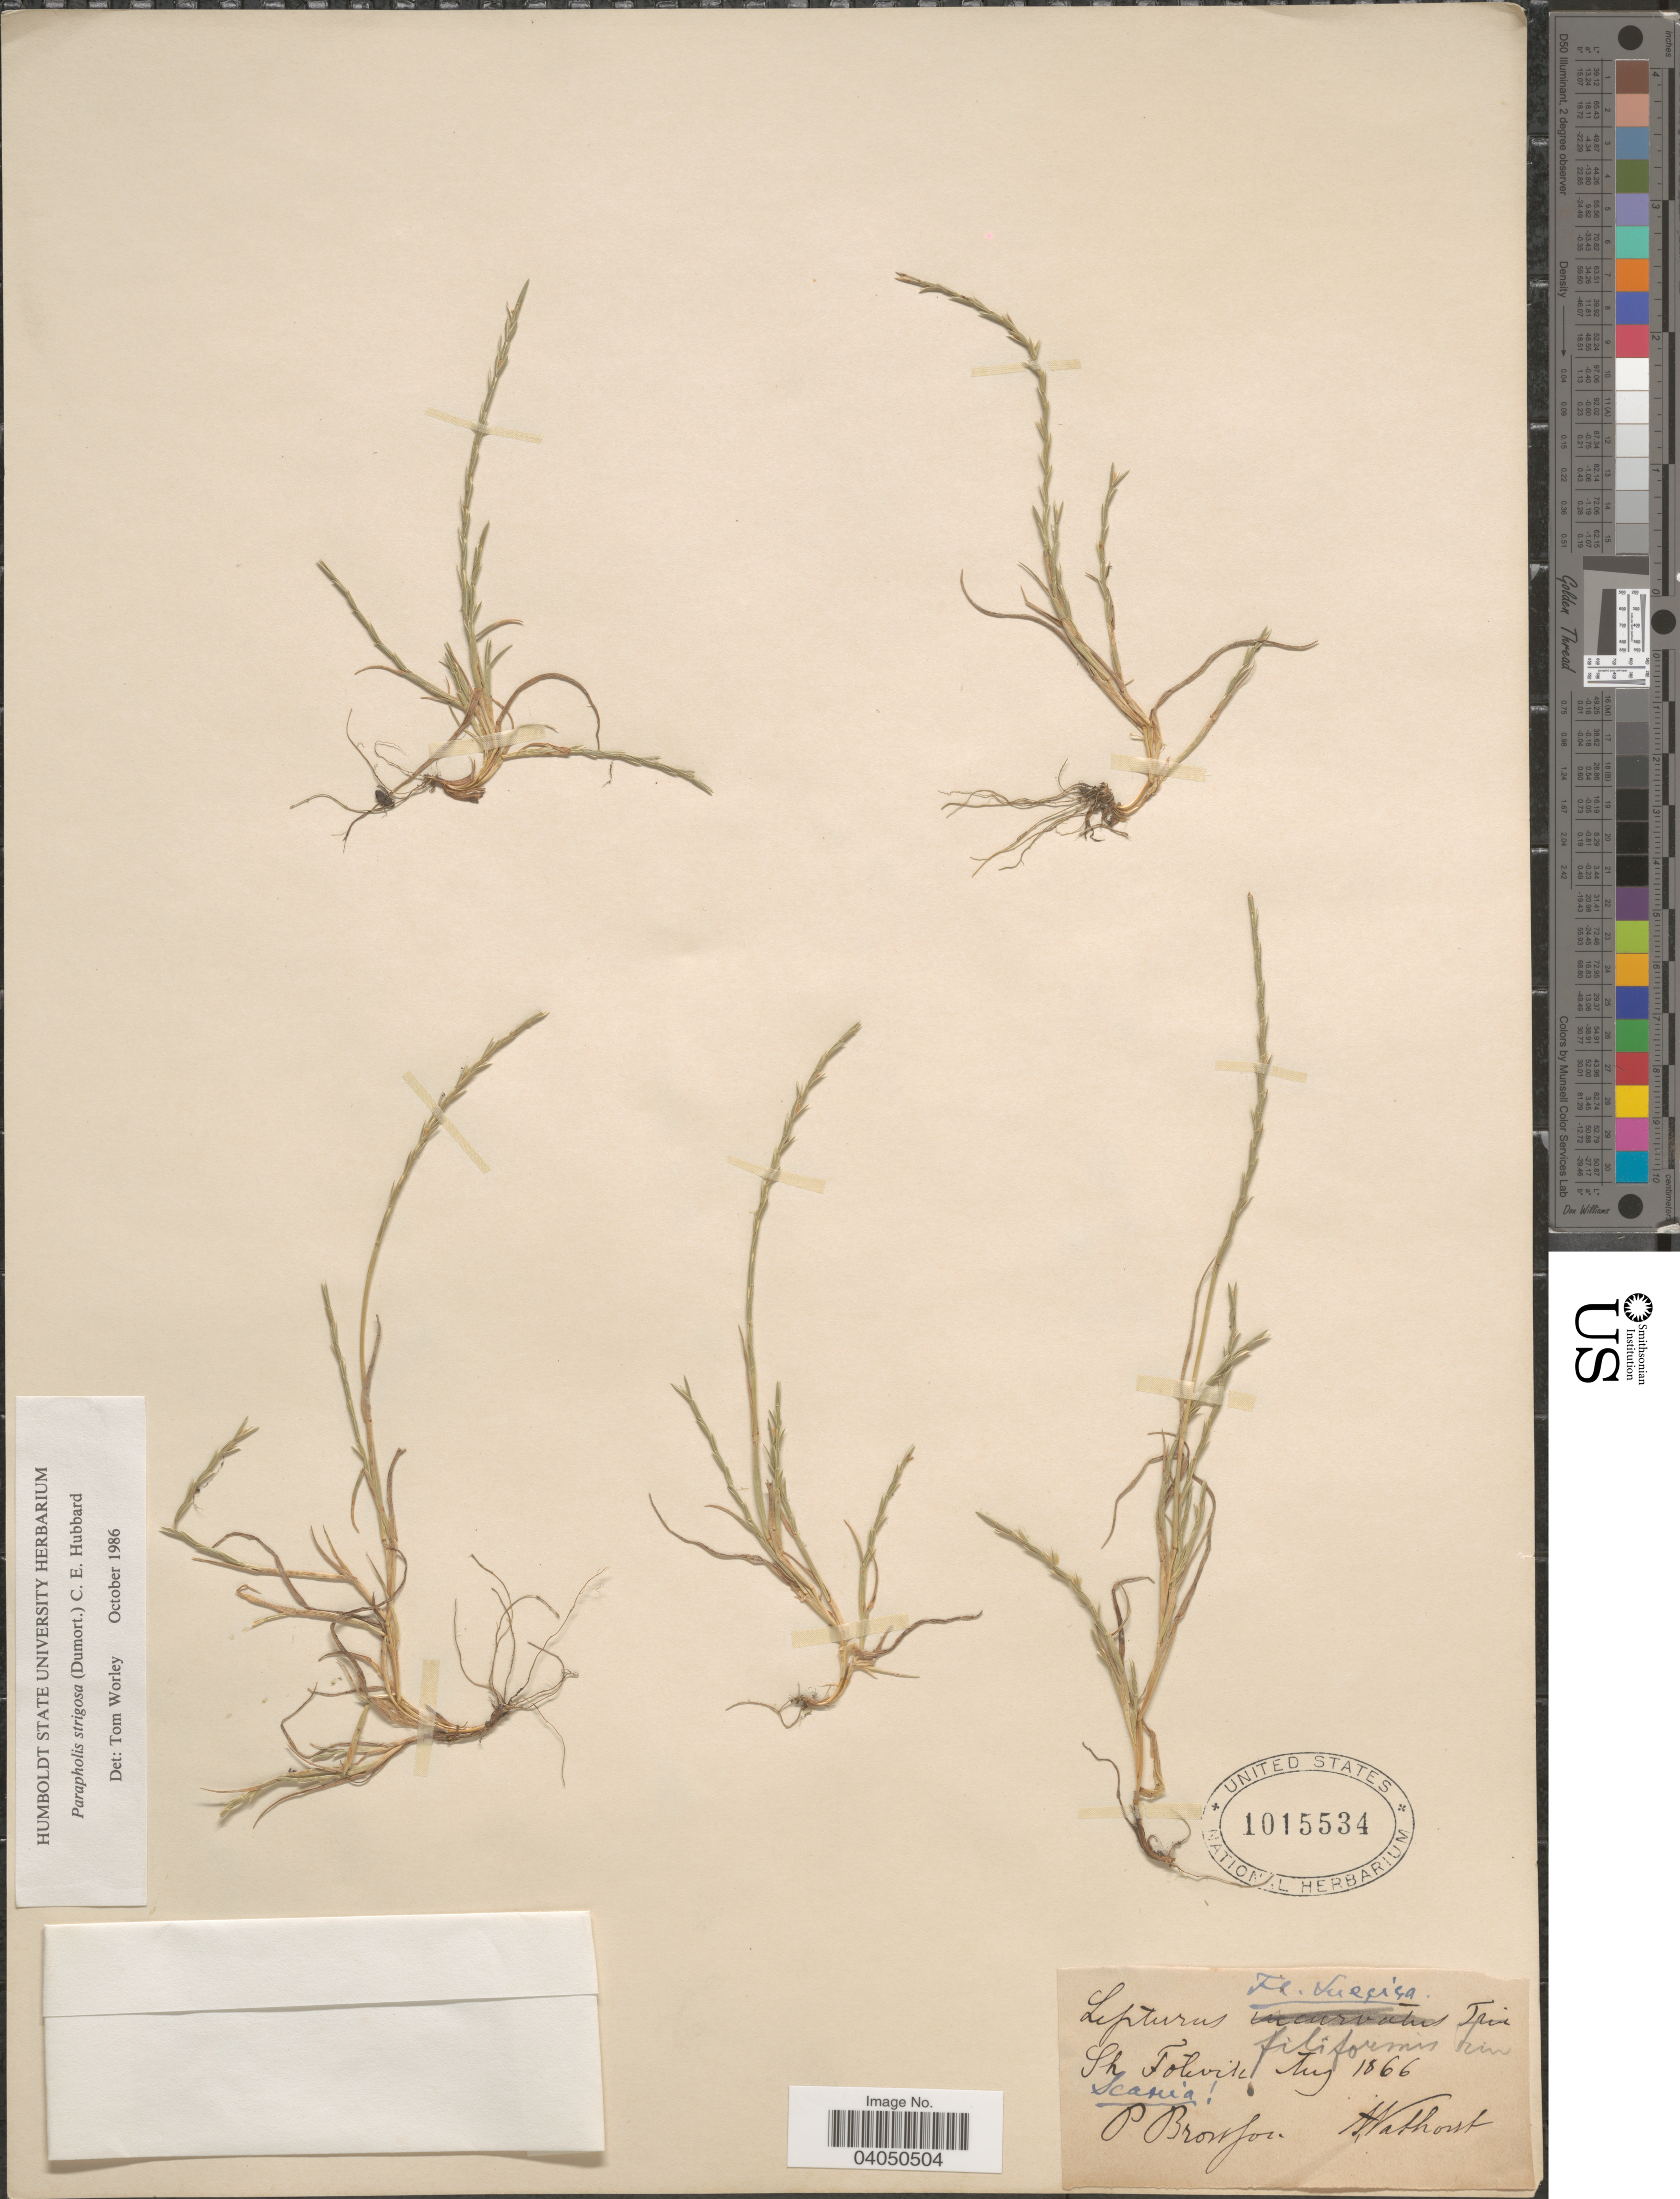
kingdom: Plantae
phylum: Tracheophyta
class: Liliopsida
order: Poales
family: Poaceae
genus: Parapholis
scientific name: Parapholis strigosa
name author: (Dumort.) C.E. Hubb.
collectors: P. Brorsson & A. Nathorst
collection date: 1866-08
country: Sweden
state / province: Skåne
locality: Suecica. Sk Fotevik. Scania.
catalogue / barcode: US 1015534